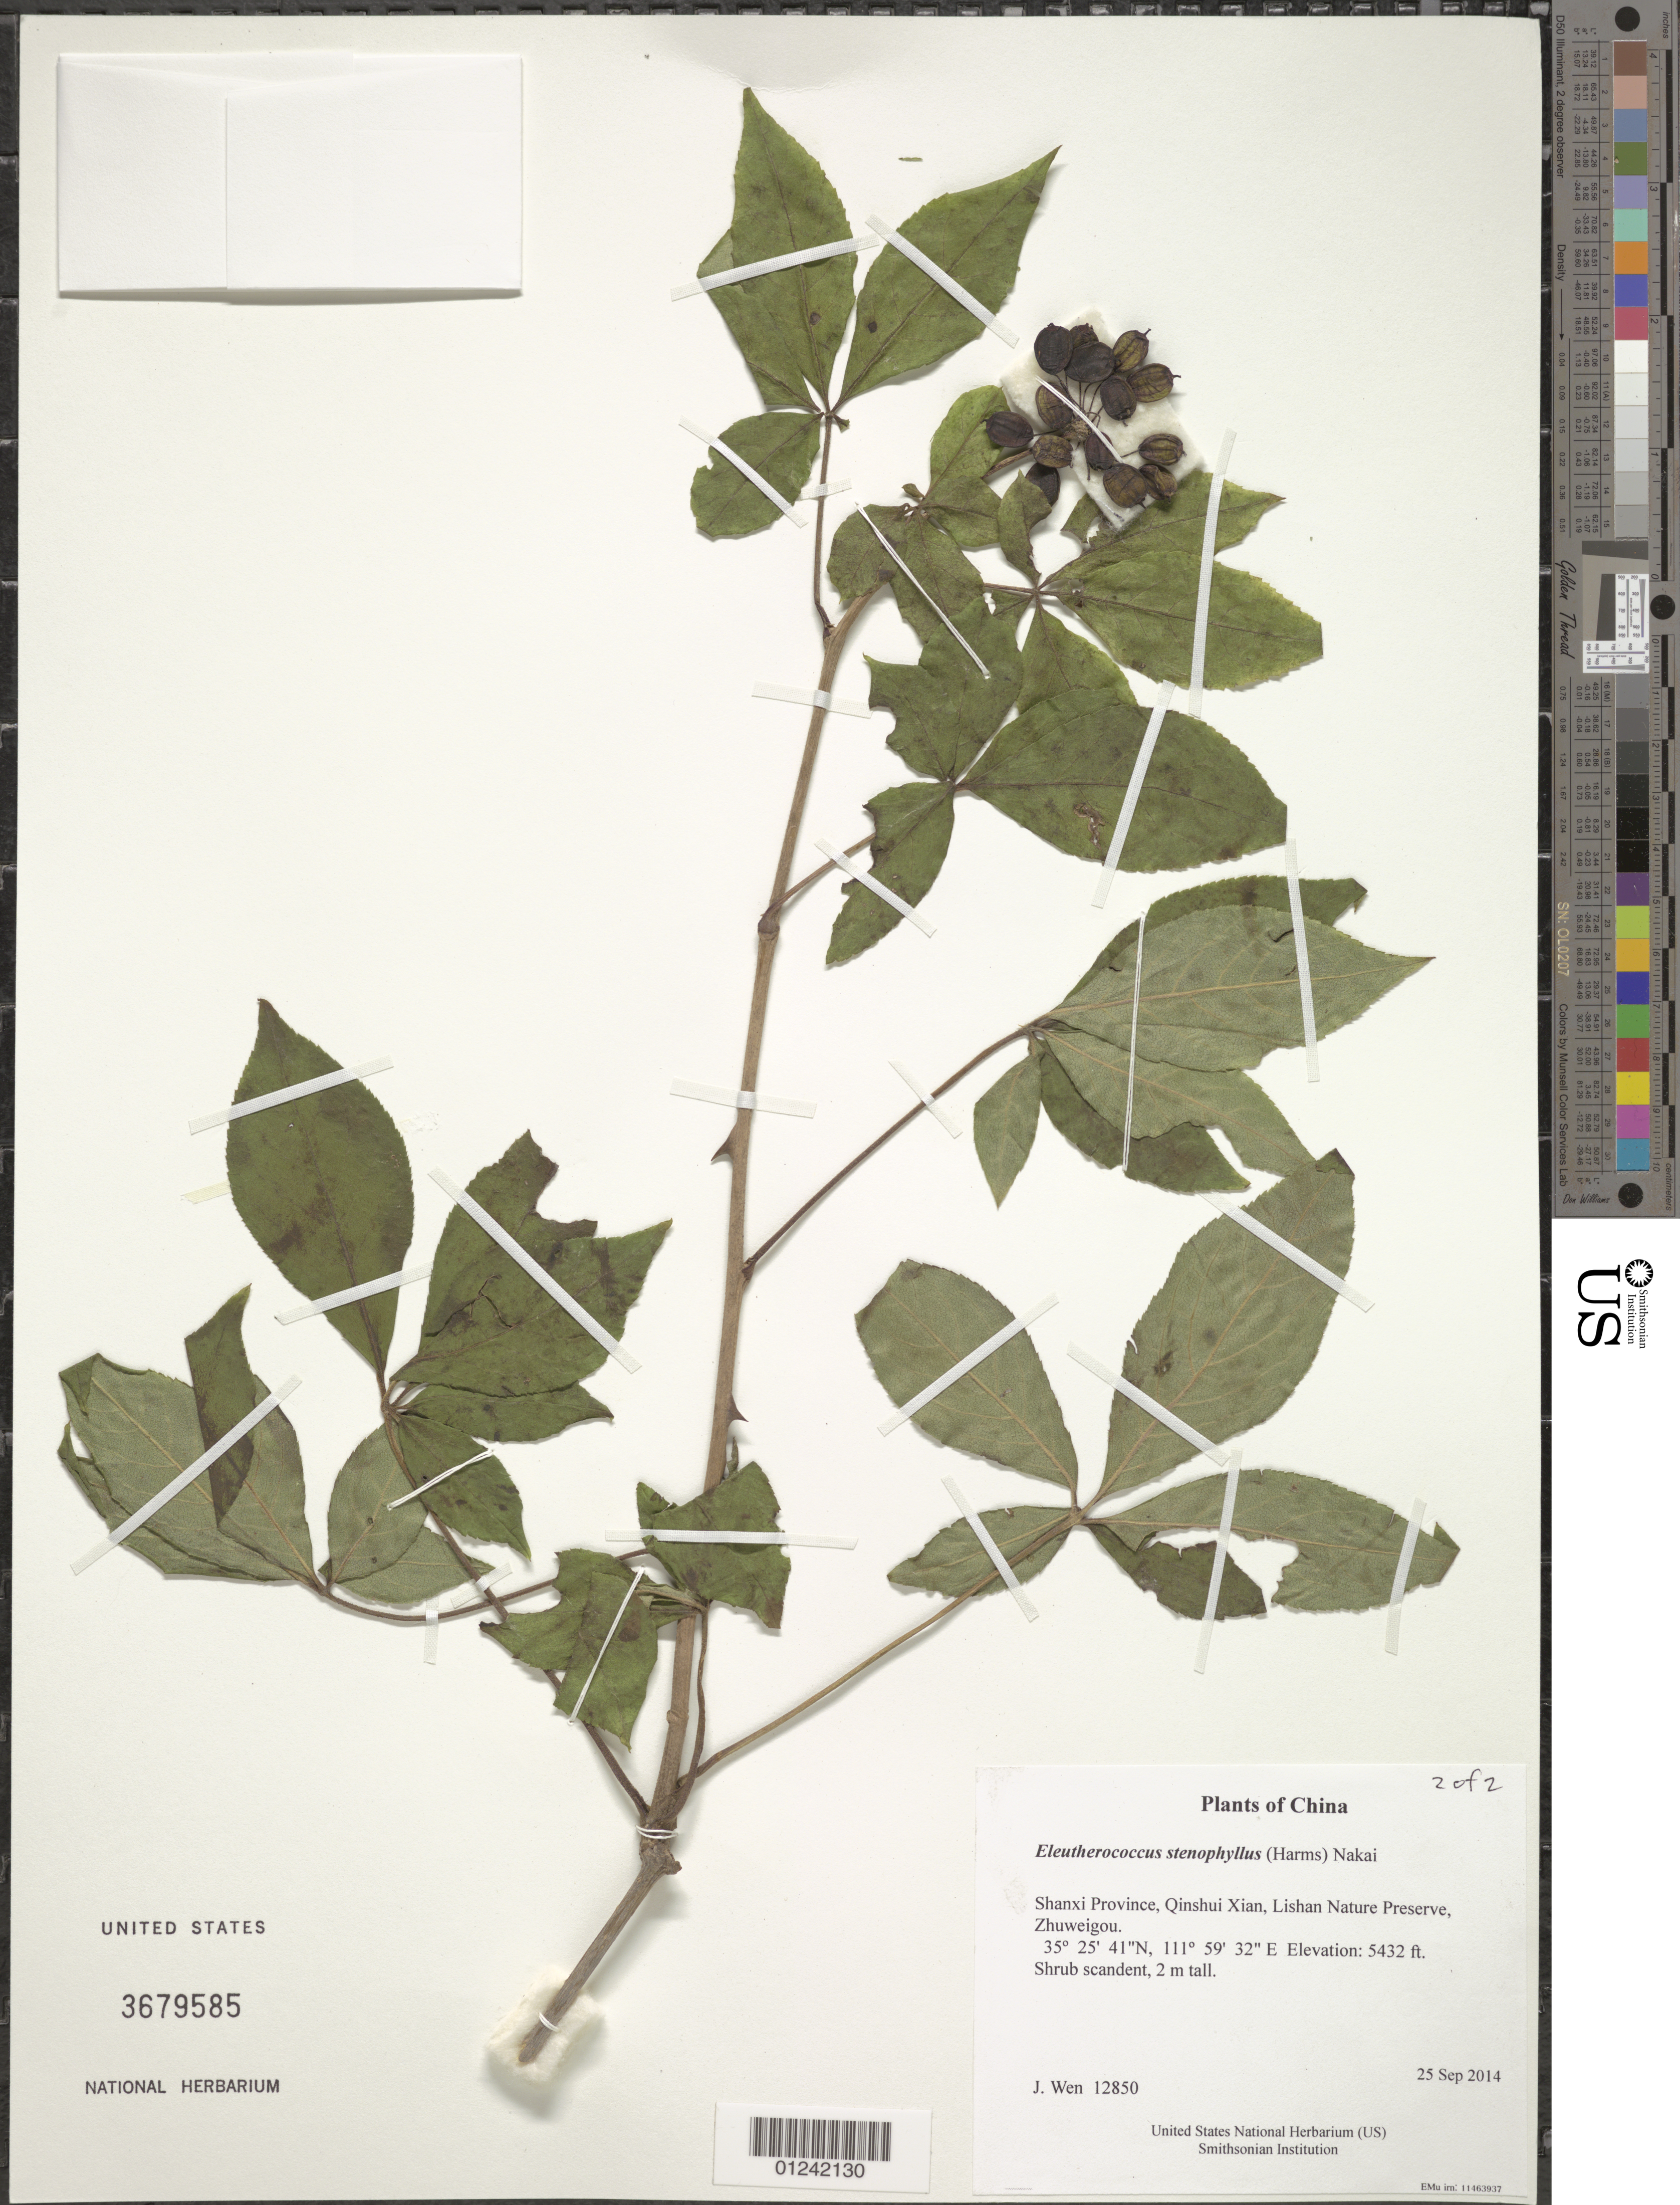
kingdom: Plantae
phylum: Tracheophyta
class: Magnoliopsida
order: Apiales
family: Araliaceae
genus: Eleutherococcus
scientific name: Eleutherococcus stenophyllus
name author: (Harms) Nakai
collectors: J. Wen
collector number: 12850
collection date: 2014-09-25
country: China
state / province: Shanxi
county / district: Qinshui Xian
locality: Lishan Nature Preserve, Zhuweigou.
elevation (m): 1656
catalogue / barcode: US 3679585